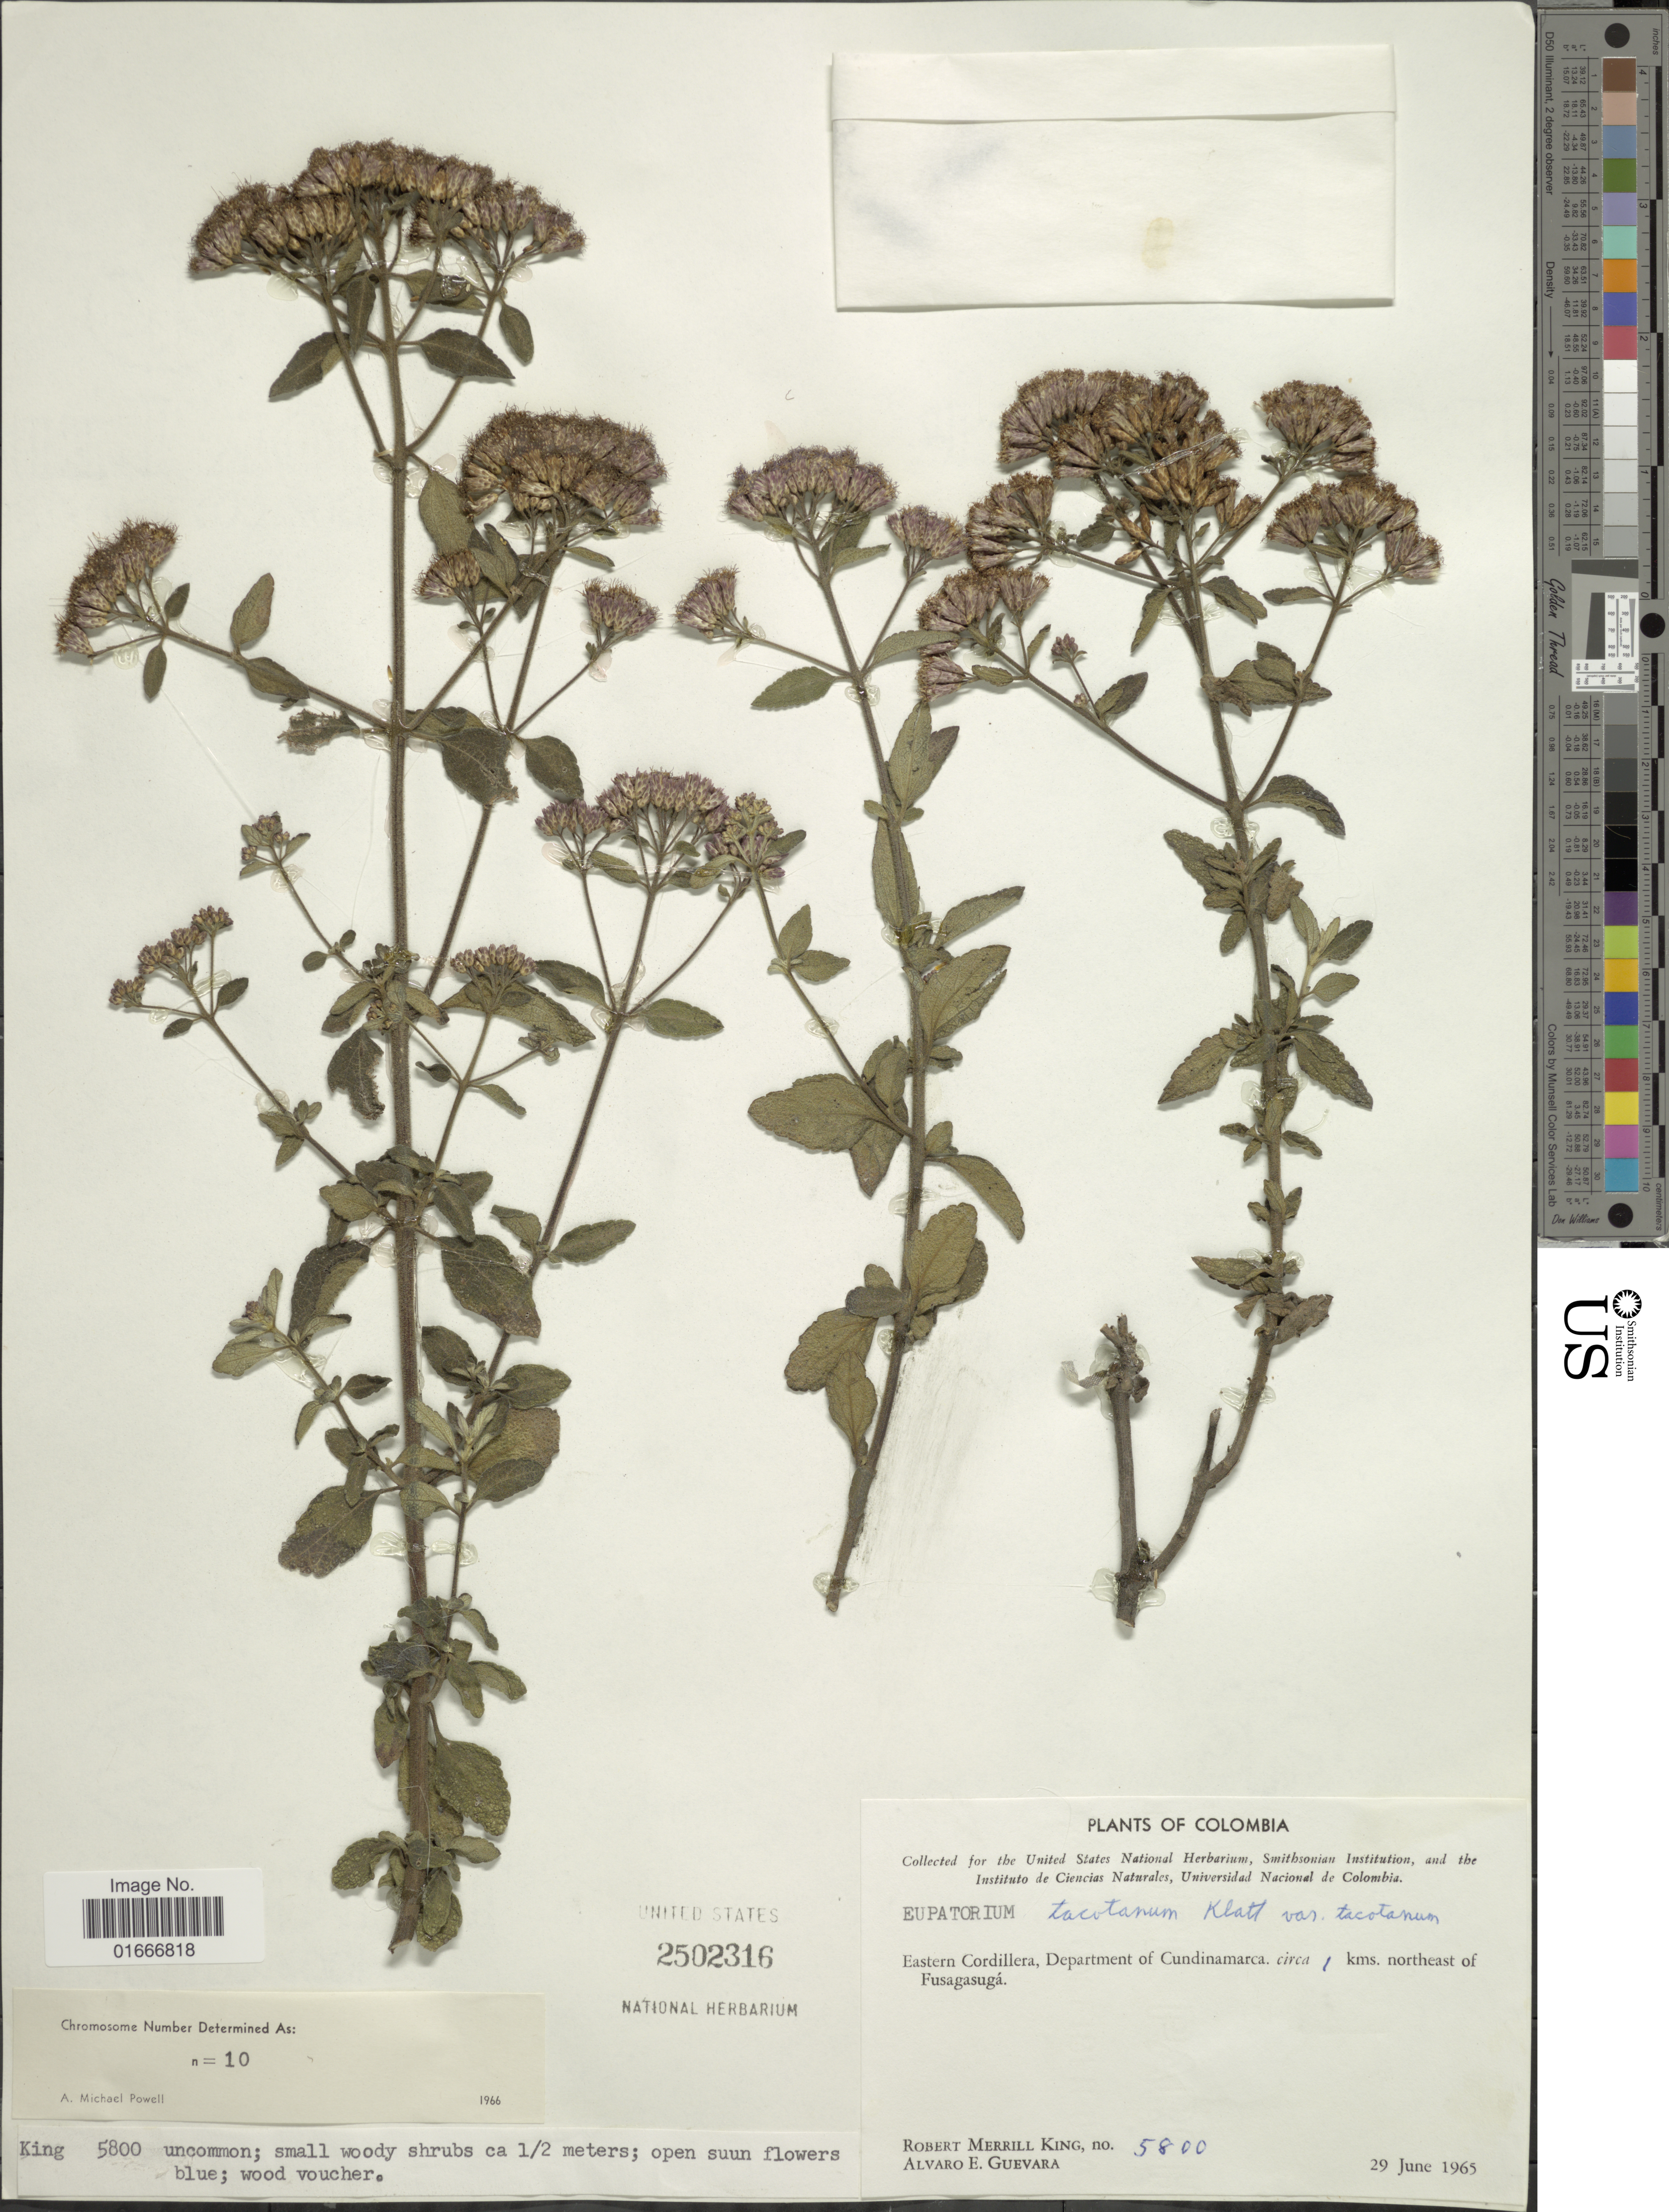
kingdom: Plantae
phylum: Tracheophyta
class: Magnoliopsida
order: Asterales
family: Asteraceae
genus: Chromolaena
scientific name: Chromolaena tacotana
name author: (Klatt) R.M. King & H. Rob.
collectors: R. M. King & A. E. Guevara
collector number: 5800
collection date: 1965-06-29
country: Colombia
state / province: Cundinamarca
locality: Colombia. Eastern Cordilera, Department of Cundinamarca. circa 1 kms. northeast of Fusagasiga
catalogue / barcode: US 2502316